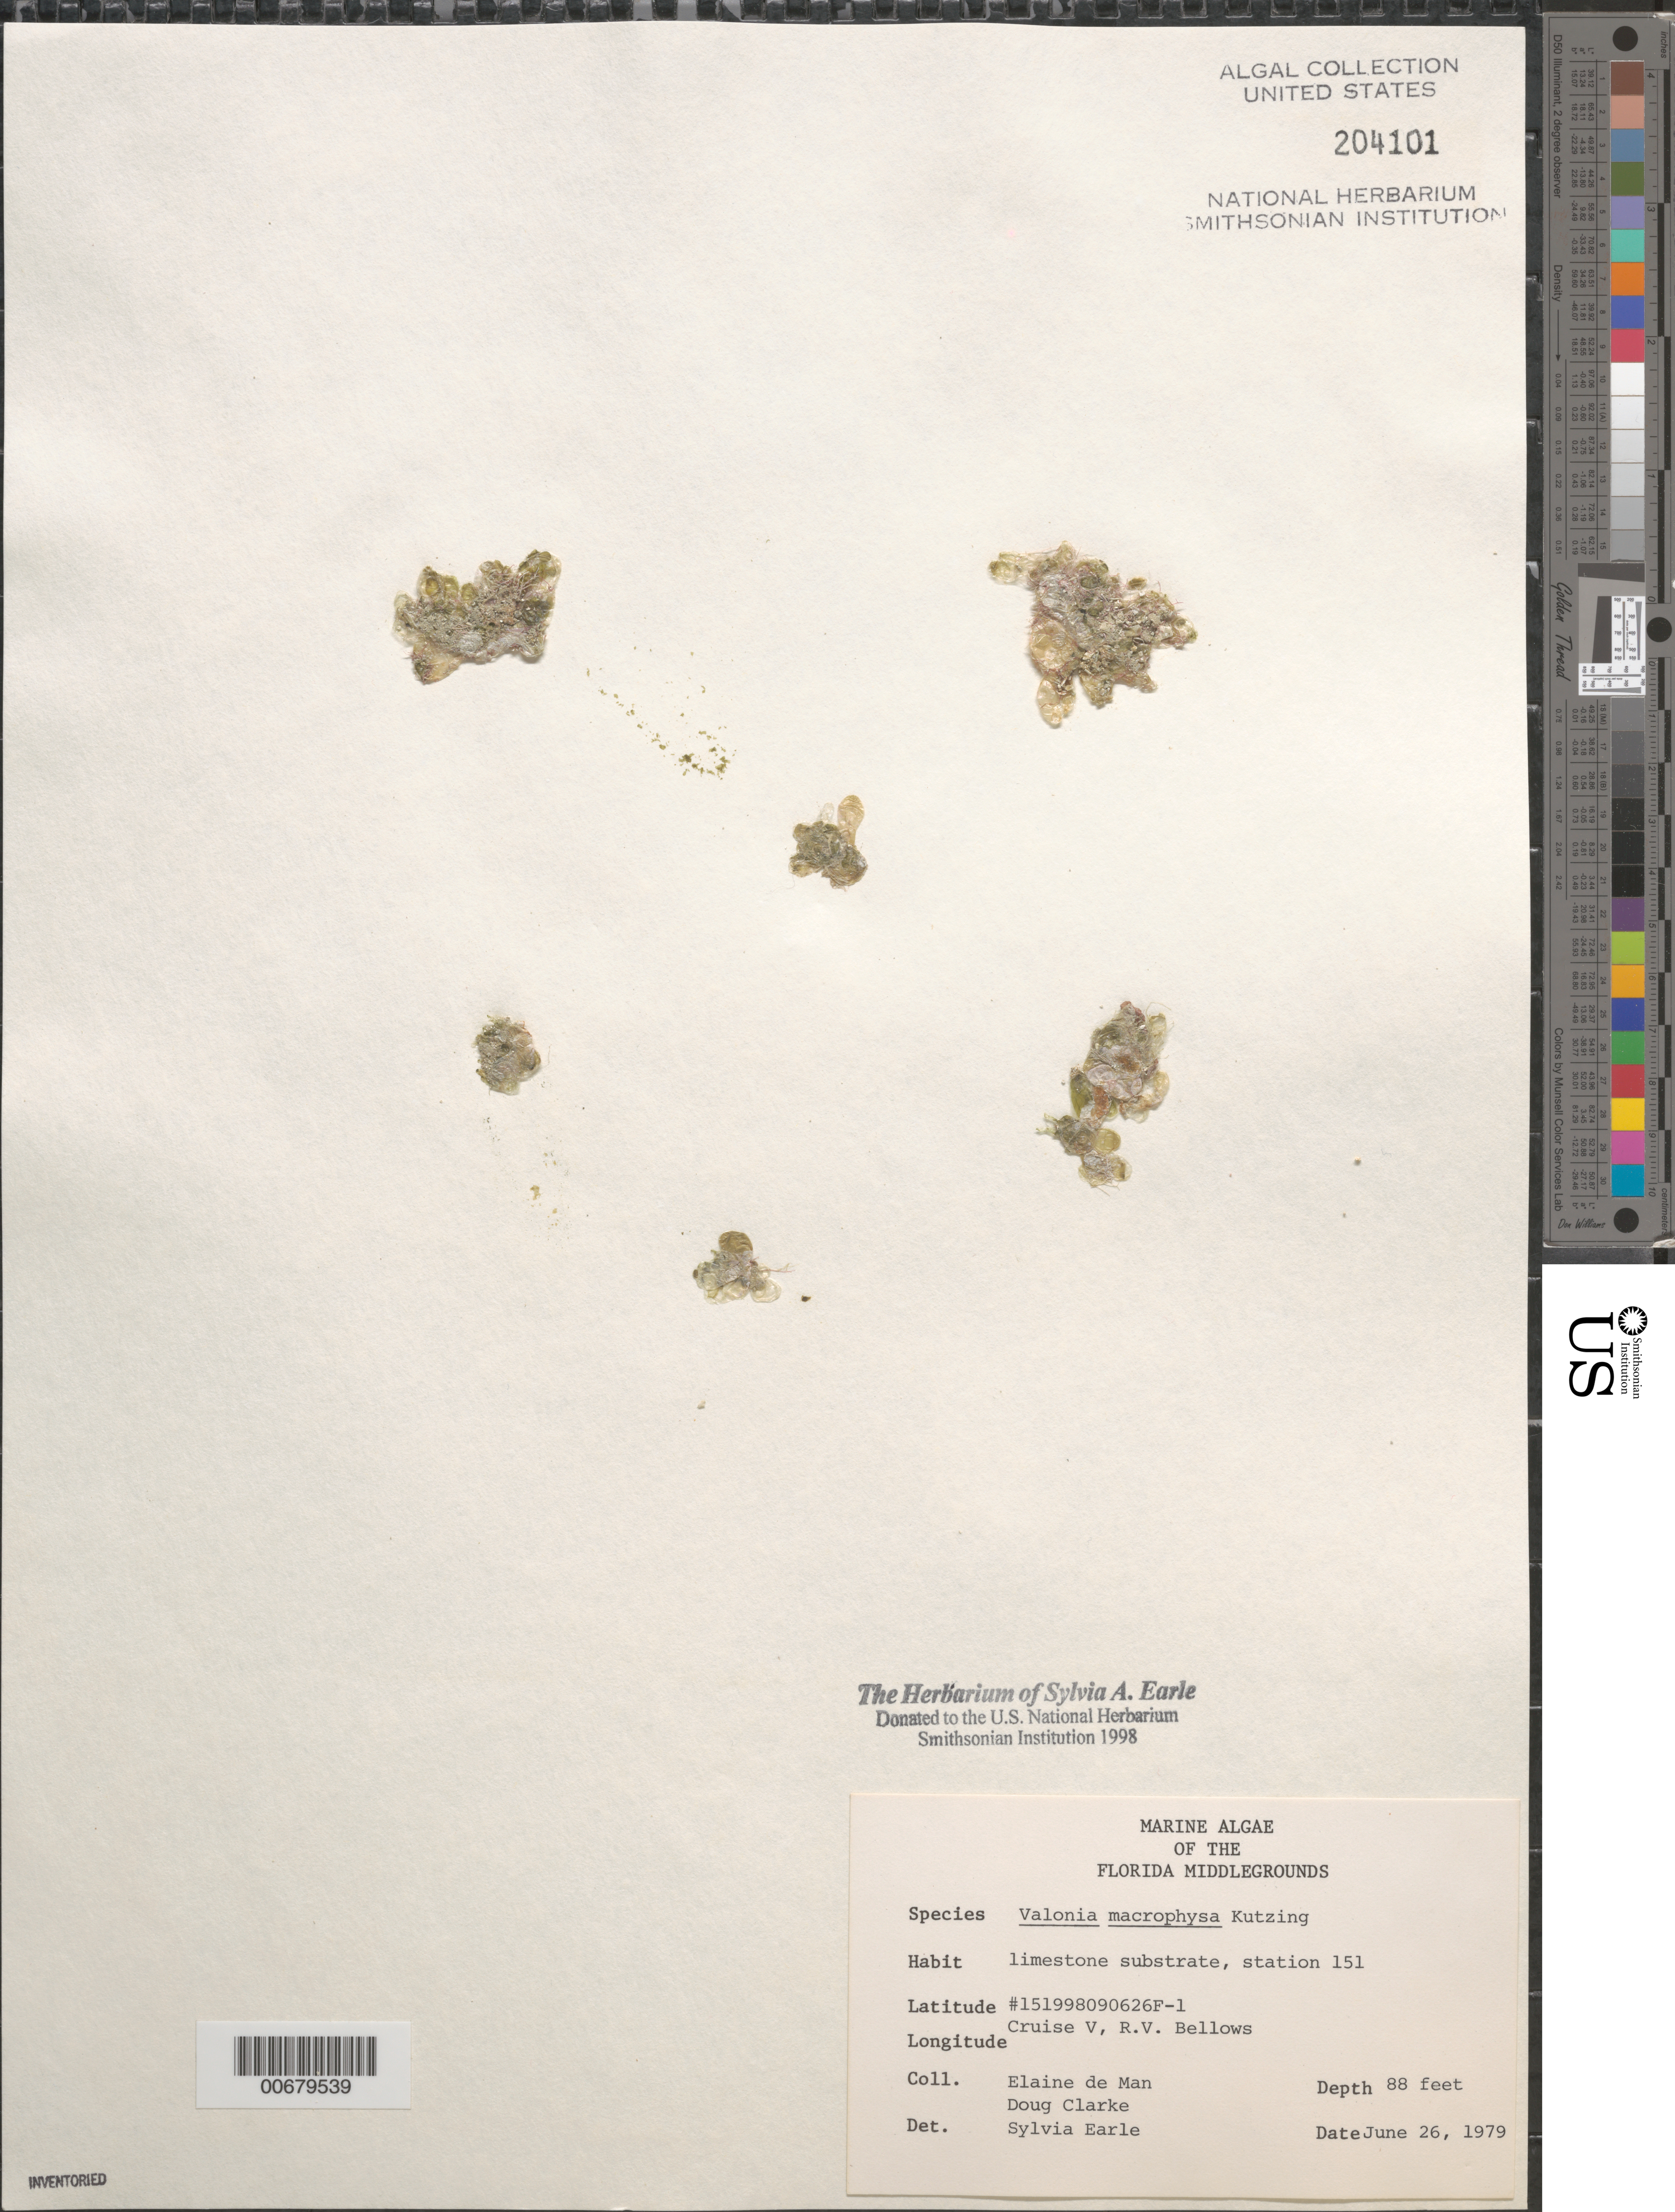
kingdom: Plantae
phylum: Chlorophyta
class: Ulvophyceae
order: Siphonocladales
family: Valoniaceae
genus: Valonia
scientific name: Valonia macrophysa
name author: Kütz.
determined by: Earle, S. A.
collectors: E. de Man & D. Clarke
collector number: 151998090626F-1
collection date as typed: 26 Jun 1979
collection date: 1979-06-26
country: United States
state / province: Florida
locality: Florida Middle Grounds, Gulf of Mexico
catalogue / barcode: US 204101